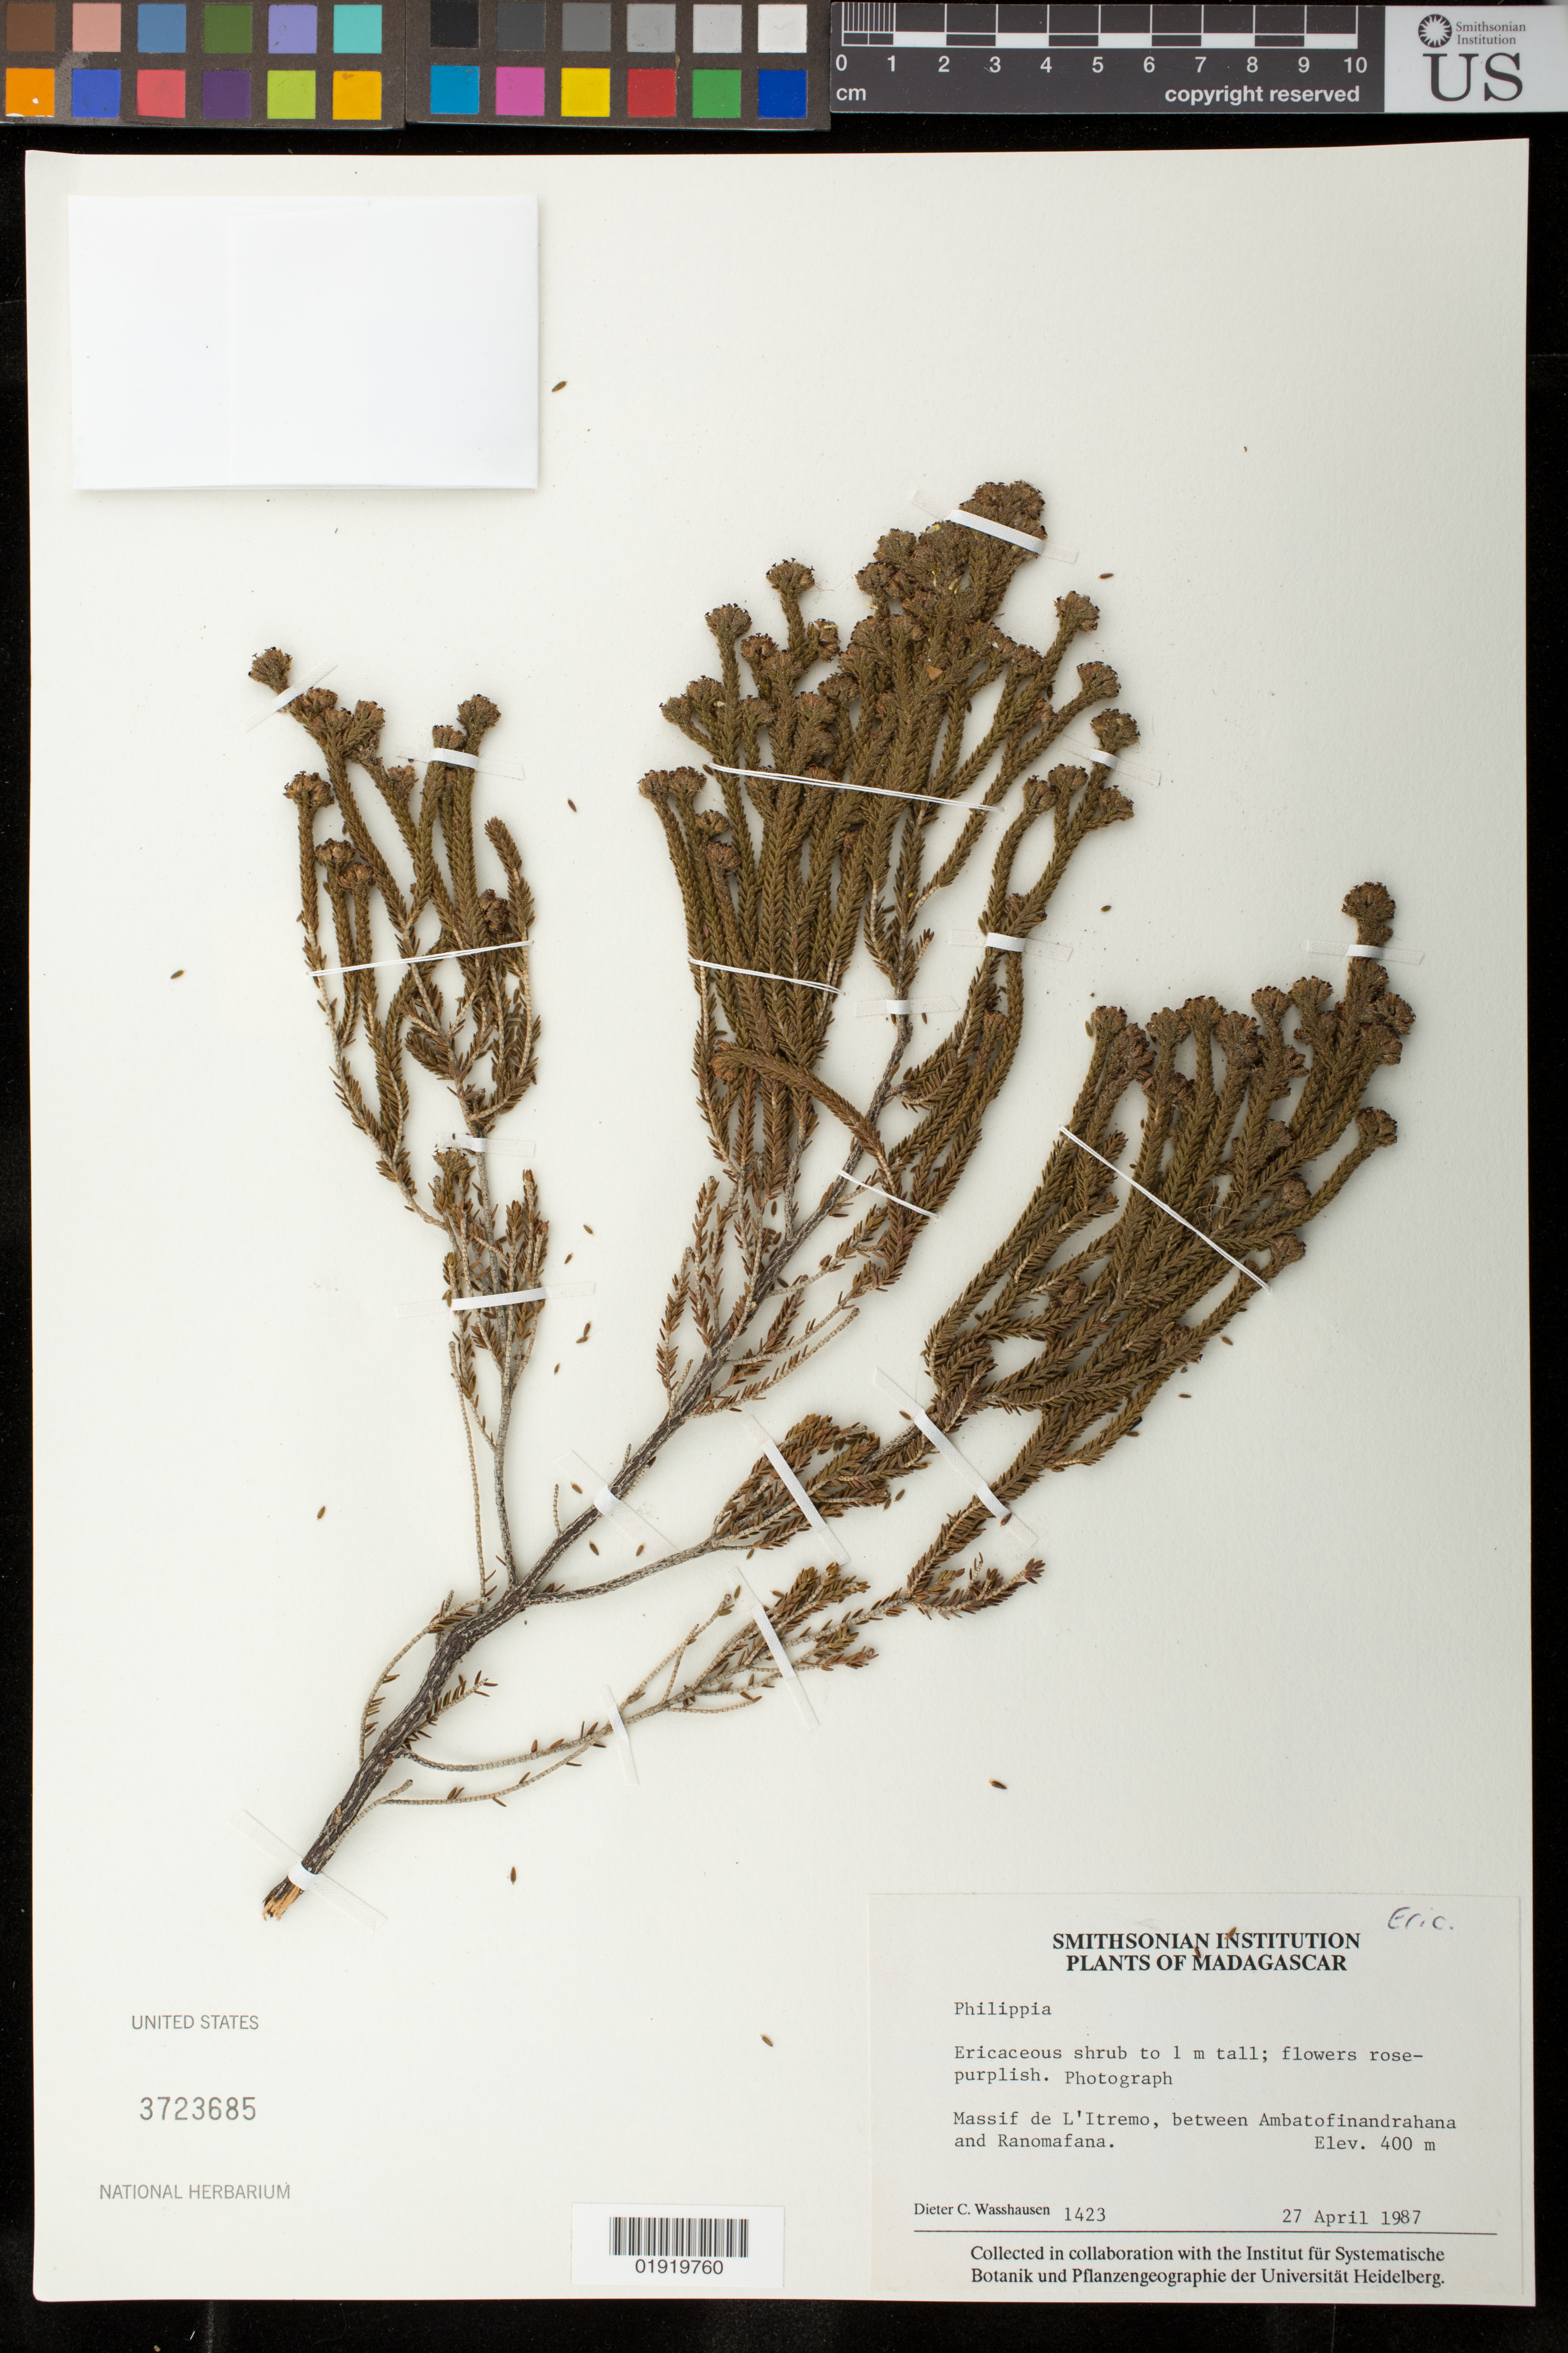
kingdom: Plantae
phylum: Tracheophyta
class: Magnoliopsida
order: Ericales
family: Ericaceae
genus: Philippia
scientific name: Philippia sp.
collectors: D. C. Wasshausen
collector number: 1423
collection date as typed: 27 Apr 1987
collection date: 1987-04-27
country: Madagascar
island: Madagascar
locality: Massif de L'Itremo, between Ambatofinandrahana and Ranomafana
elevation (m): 400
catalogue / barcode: US 3723685